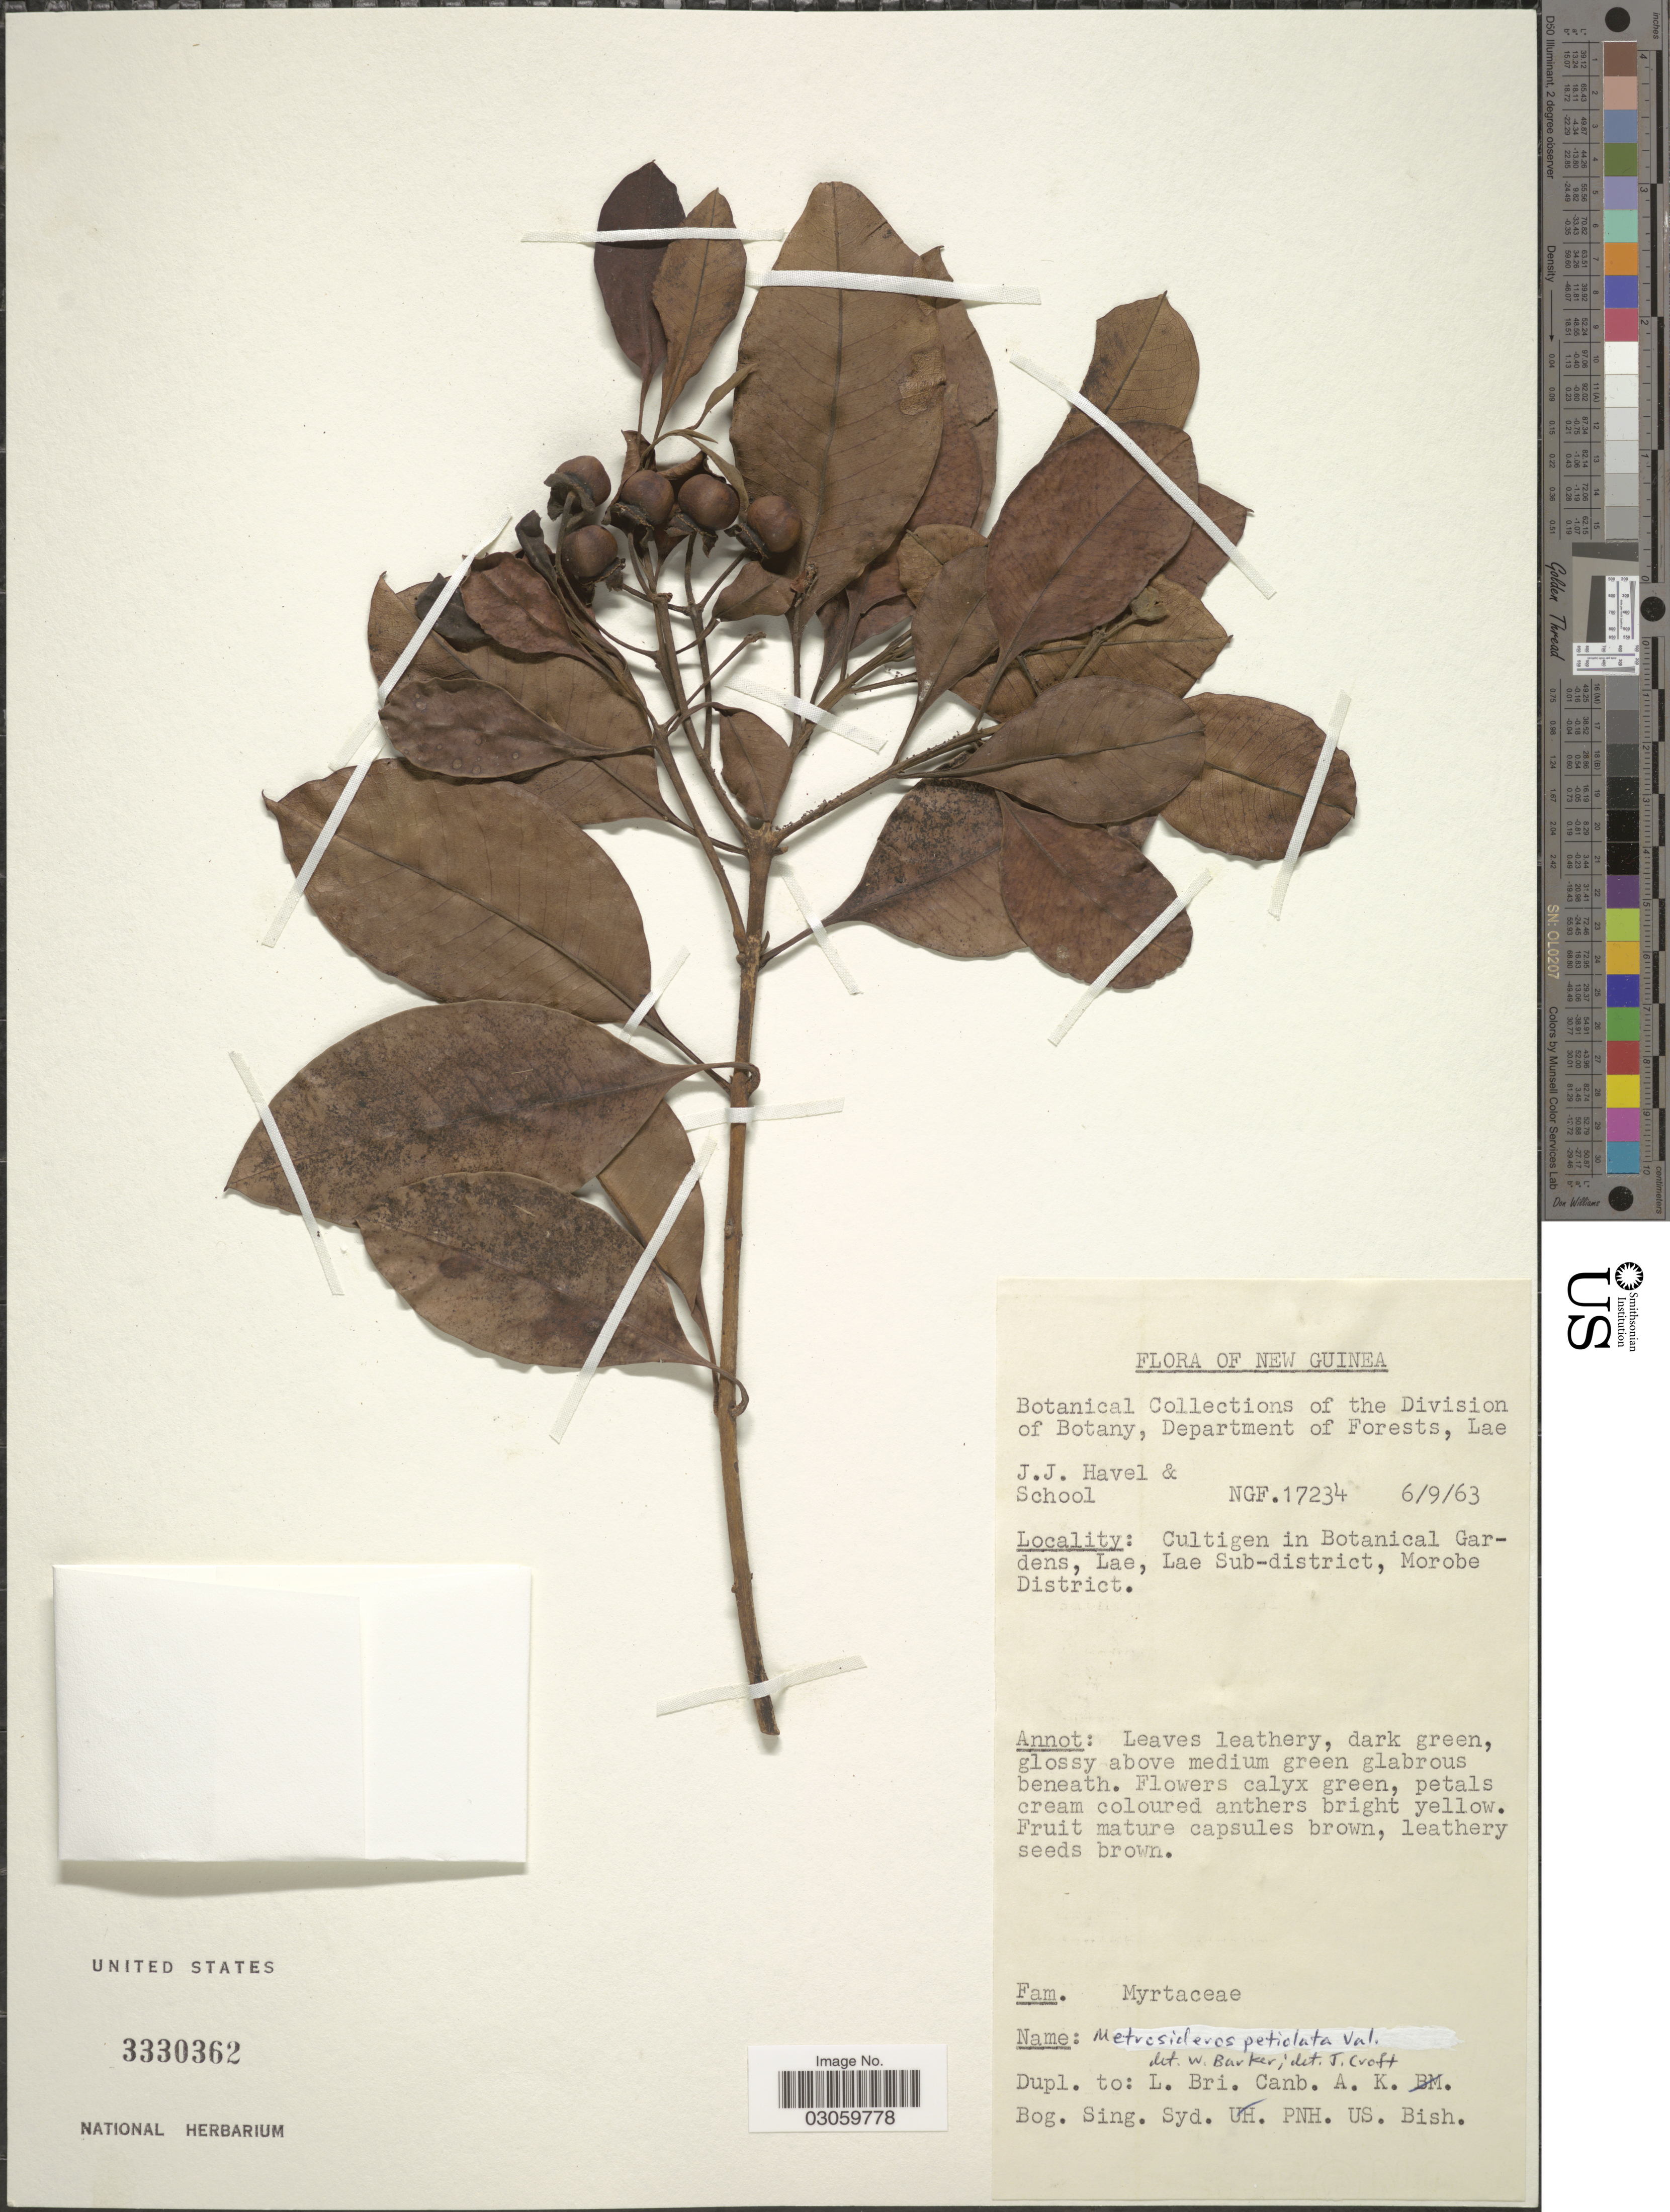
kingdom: Plantae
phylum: Tracheophyta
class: Magnoliopsida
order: Myrtales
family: Myrtaceae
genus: Metrosideros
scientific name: Metrosideros petiolata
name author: (Valeton) Koord.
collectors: J. Havel & et al.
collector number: NGF 17234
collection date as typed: Transcribed d/m/y: 6/9/63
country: Papua New Guinea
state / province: Morobe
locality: New Guinea. Cultigen in Botanical Gardens, Lae, Lae Sub-district, Morobe District.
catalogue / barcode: US 3330362